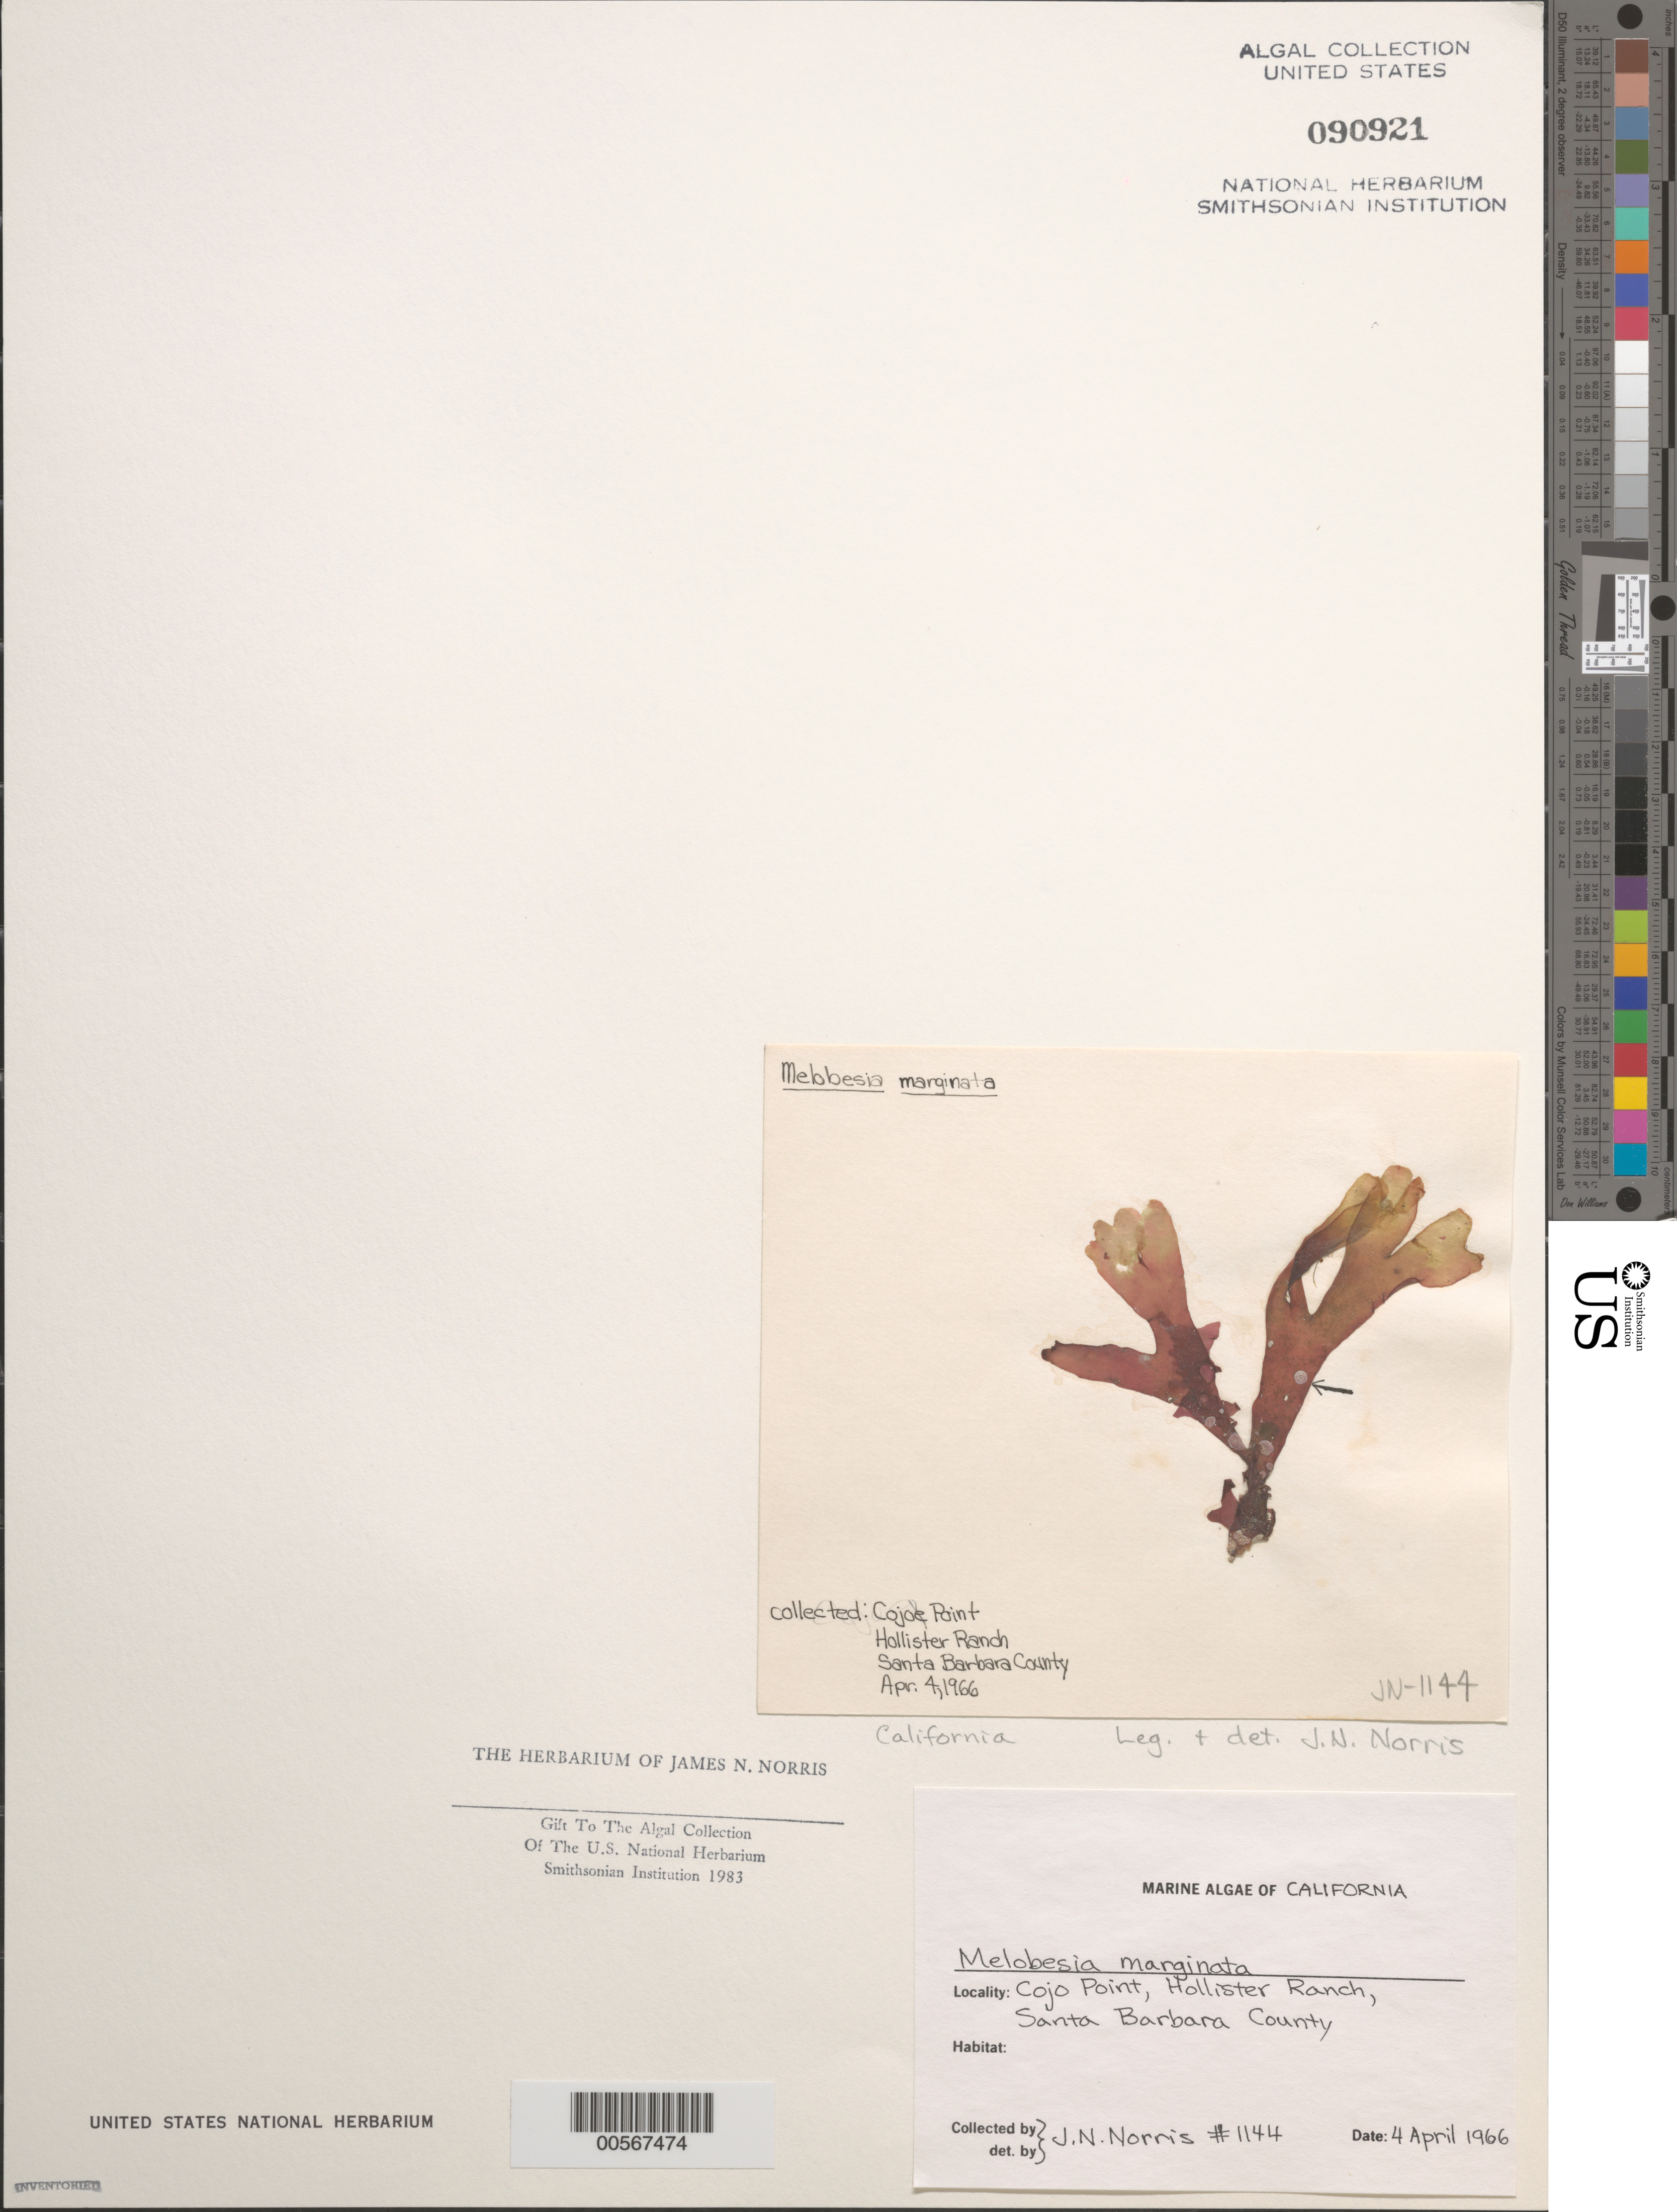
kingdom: Plantae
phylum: Rhodophyta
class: Florideophyceae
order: Corallinales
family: Hapalidiaceae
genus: Melobesia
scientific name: Melobesia marginata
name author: Setch. & Foslie in Foslie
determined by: Norris, James N.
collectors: J. N. Norris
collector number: JN-1144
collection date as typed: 04 Apr 1966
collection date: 1966-04-04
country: United States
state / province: California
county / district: Santa Barbara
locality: Cojo Point, Hollister Ranch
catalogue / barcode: US 90921